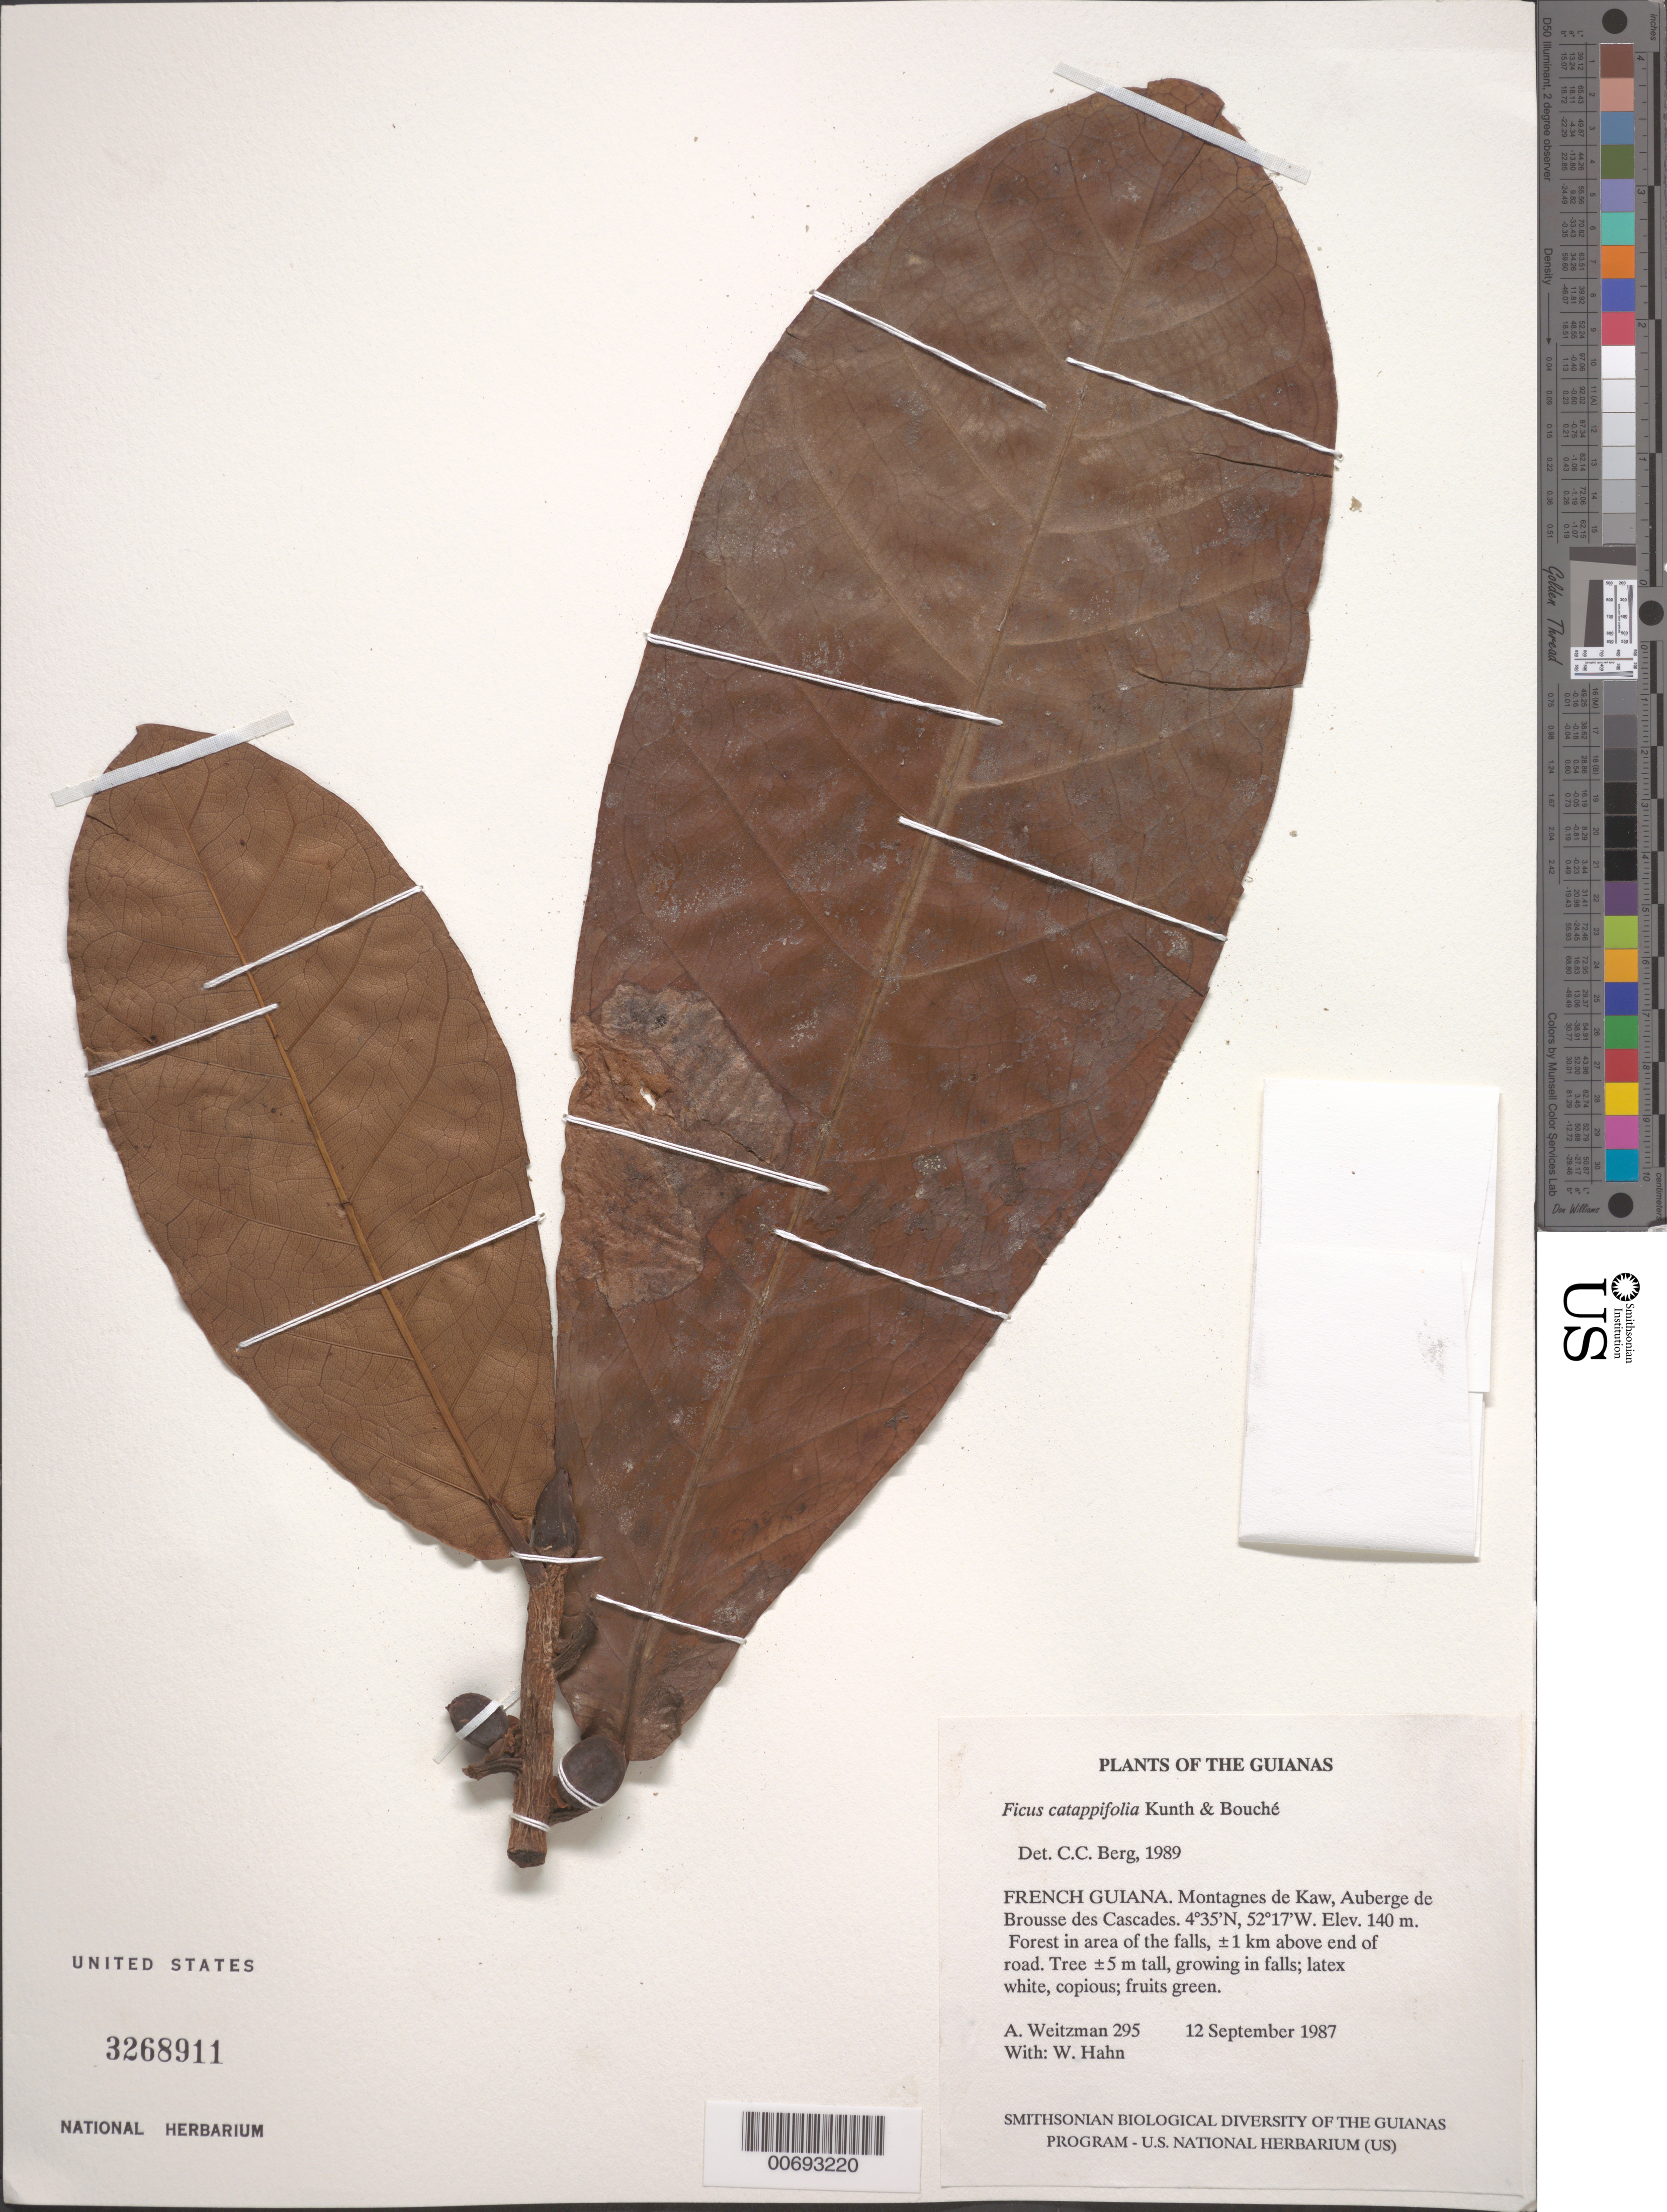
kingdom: Plantae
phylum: Tracheophyta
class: Magnoliopsida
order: Rosales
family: Moraceae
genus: Ficus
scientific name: Ficus catappifolia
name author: Kunth & Bouché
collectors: A. L. Weitzman & W. Hahn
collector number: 295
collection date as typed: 12 September 1987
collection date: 1987-09-12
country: French Guiana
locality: Montagnes de Kaw, Auberge de Brousse des Cascades. ±1 km above the end of road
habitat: Forest in area of the falls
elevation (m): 140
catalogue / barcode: US 3268911